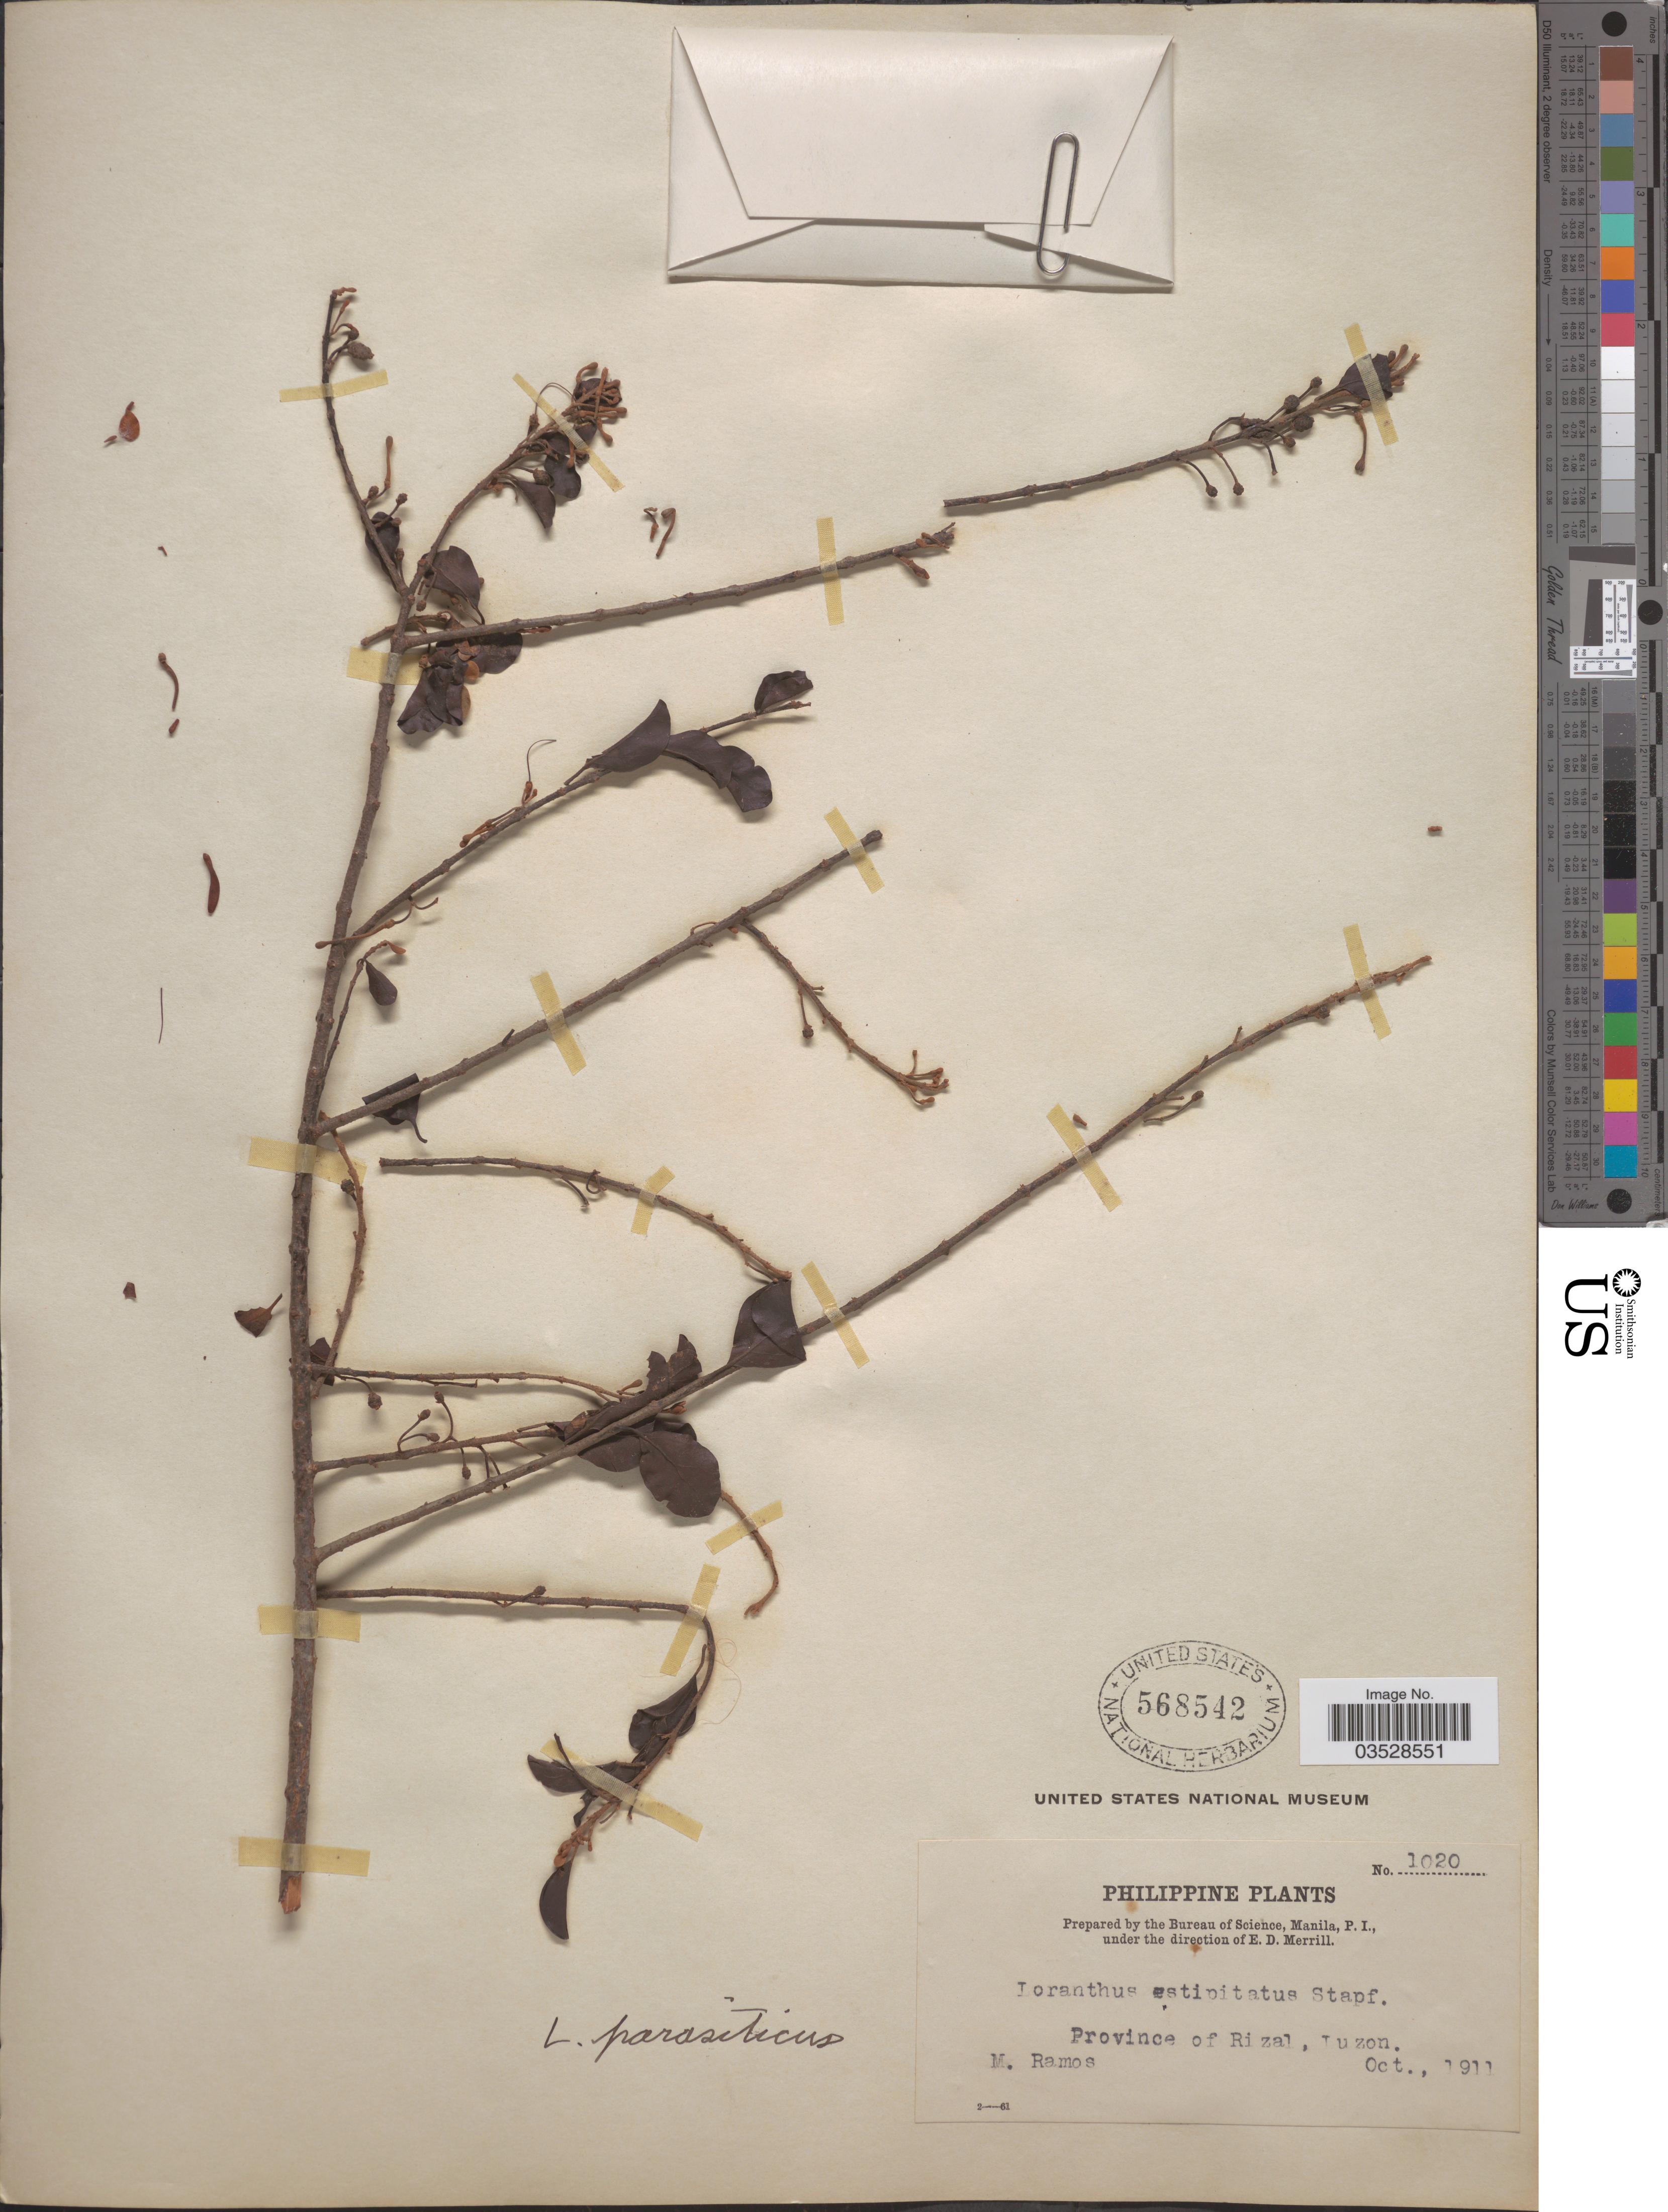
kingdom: Plantae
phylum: Tracheophyta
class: Magnoliopsida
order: Santalales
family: Loranthaceae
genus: Loranthus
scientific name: Loranthus parasiticus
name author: Druce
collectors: M. Ramos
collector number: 1020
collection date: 1911-10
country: Philippines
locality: Province of Rizal, Luzon.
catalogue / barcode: US 568542